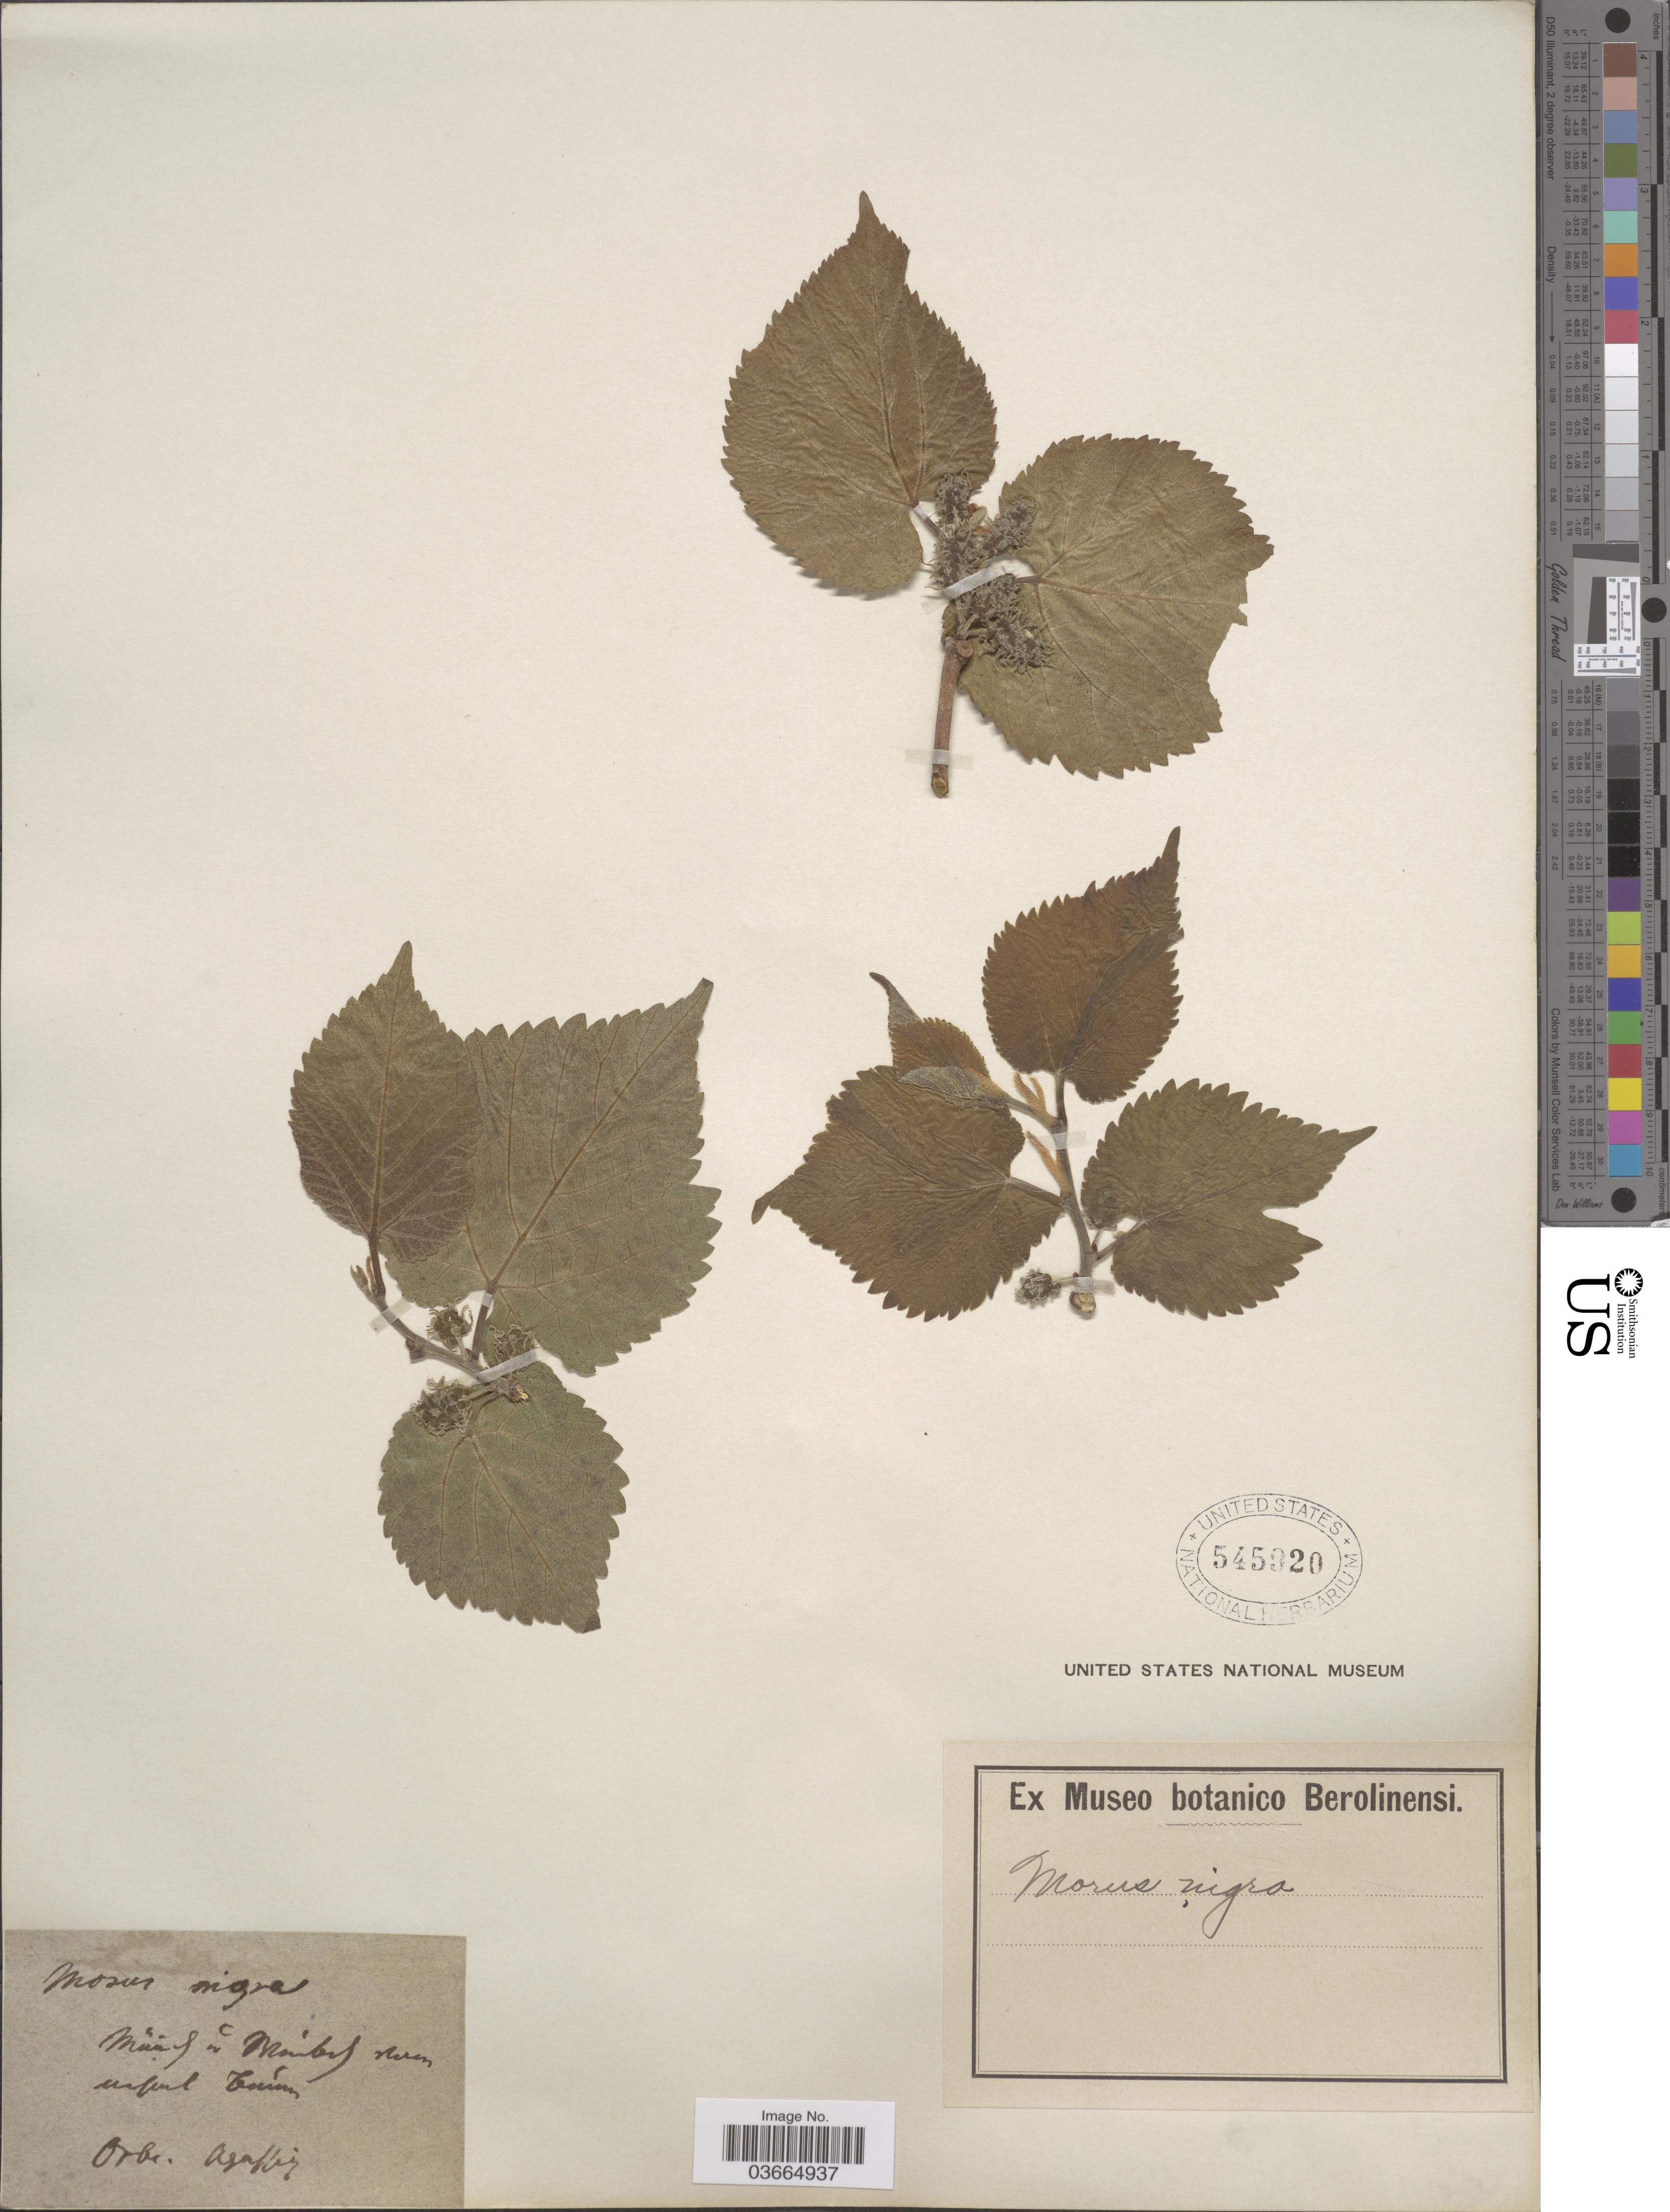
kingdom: Plantae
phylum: Tracheophyta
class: Magnoliopsida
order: Rosales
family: Moraceae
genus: Morus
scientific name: Morus nigra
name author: L.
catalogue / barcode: US 545920